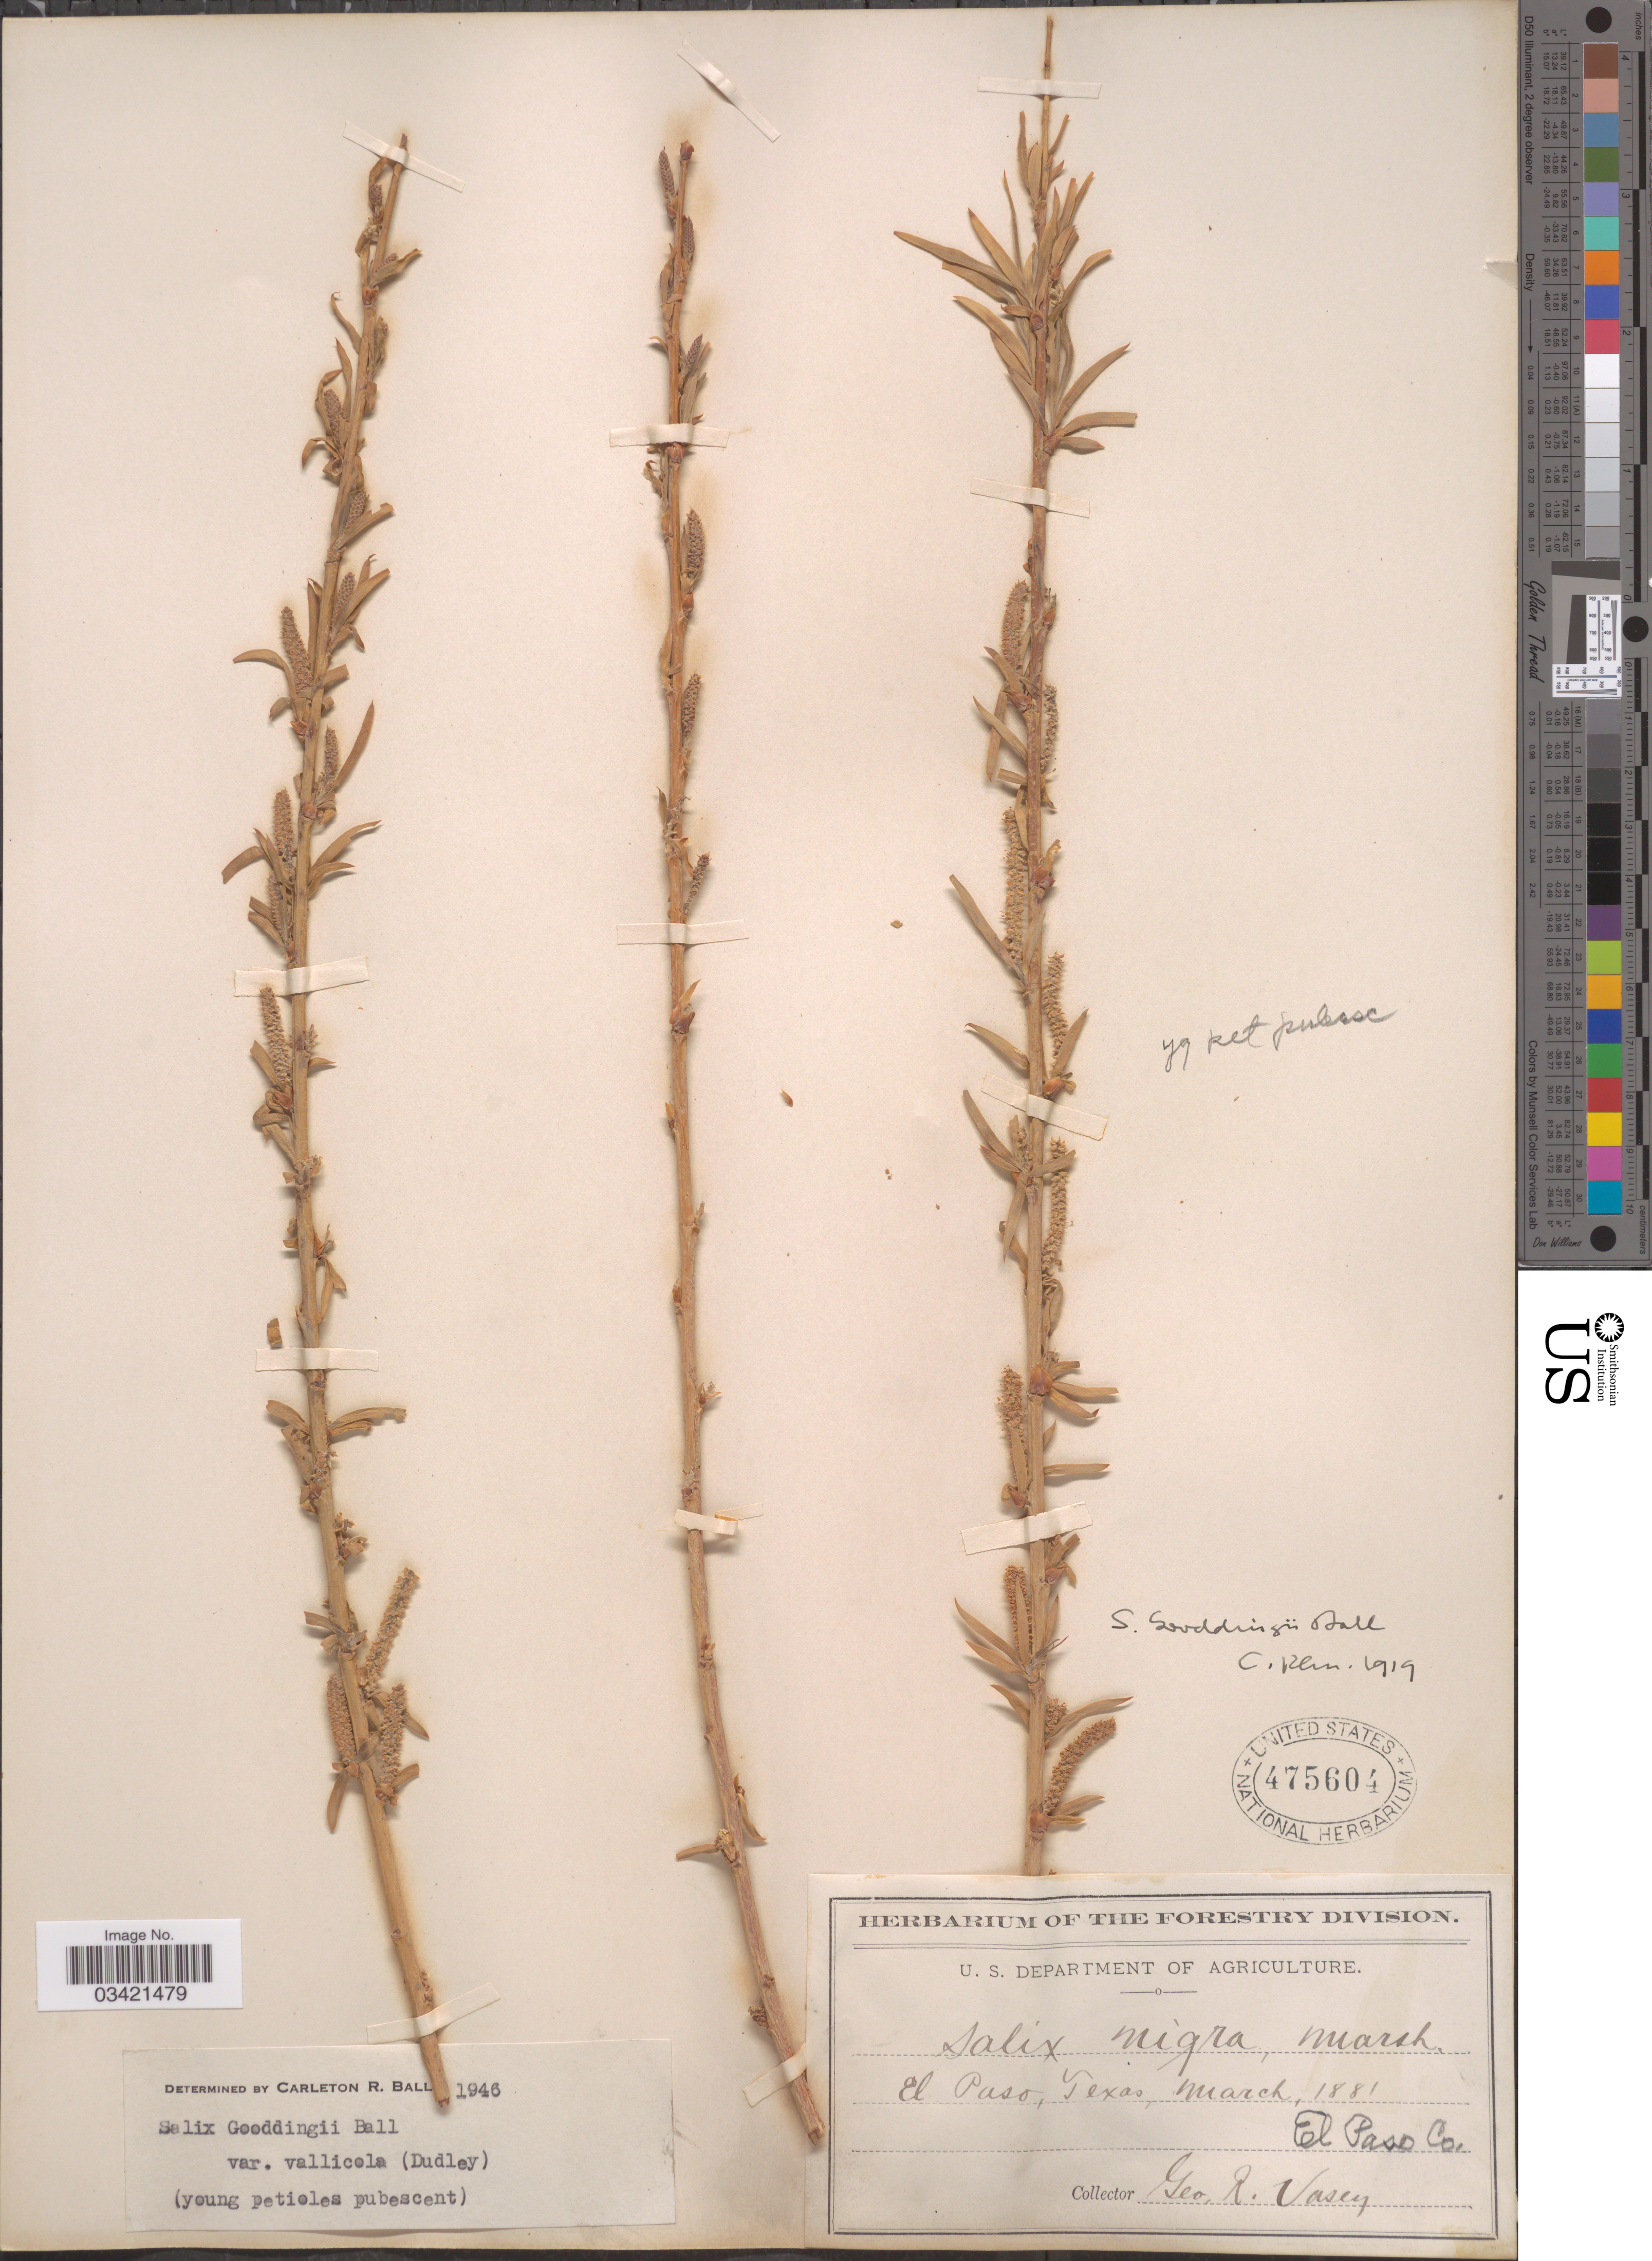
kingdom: Plantae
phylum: Tracheophyta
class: Magnoliopsida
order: Malpighiales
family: Salicaceae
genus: Salix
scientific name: Salix gooddingii var. vallicola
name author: (Dudley) C.R. Ball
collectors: G. R. Vasey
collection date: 1881-03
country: United States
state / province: Texas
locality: El Paso. El Paso Co.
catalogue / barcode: US 475604